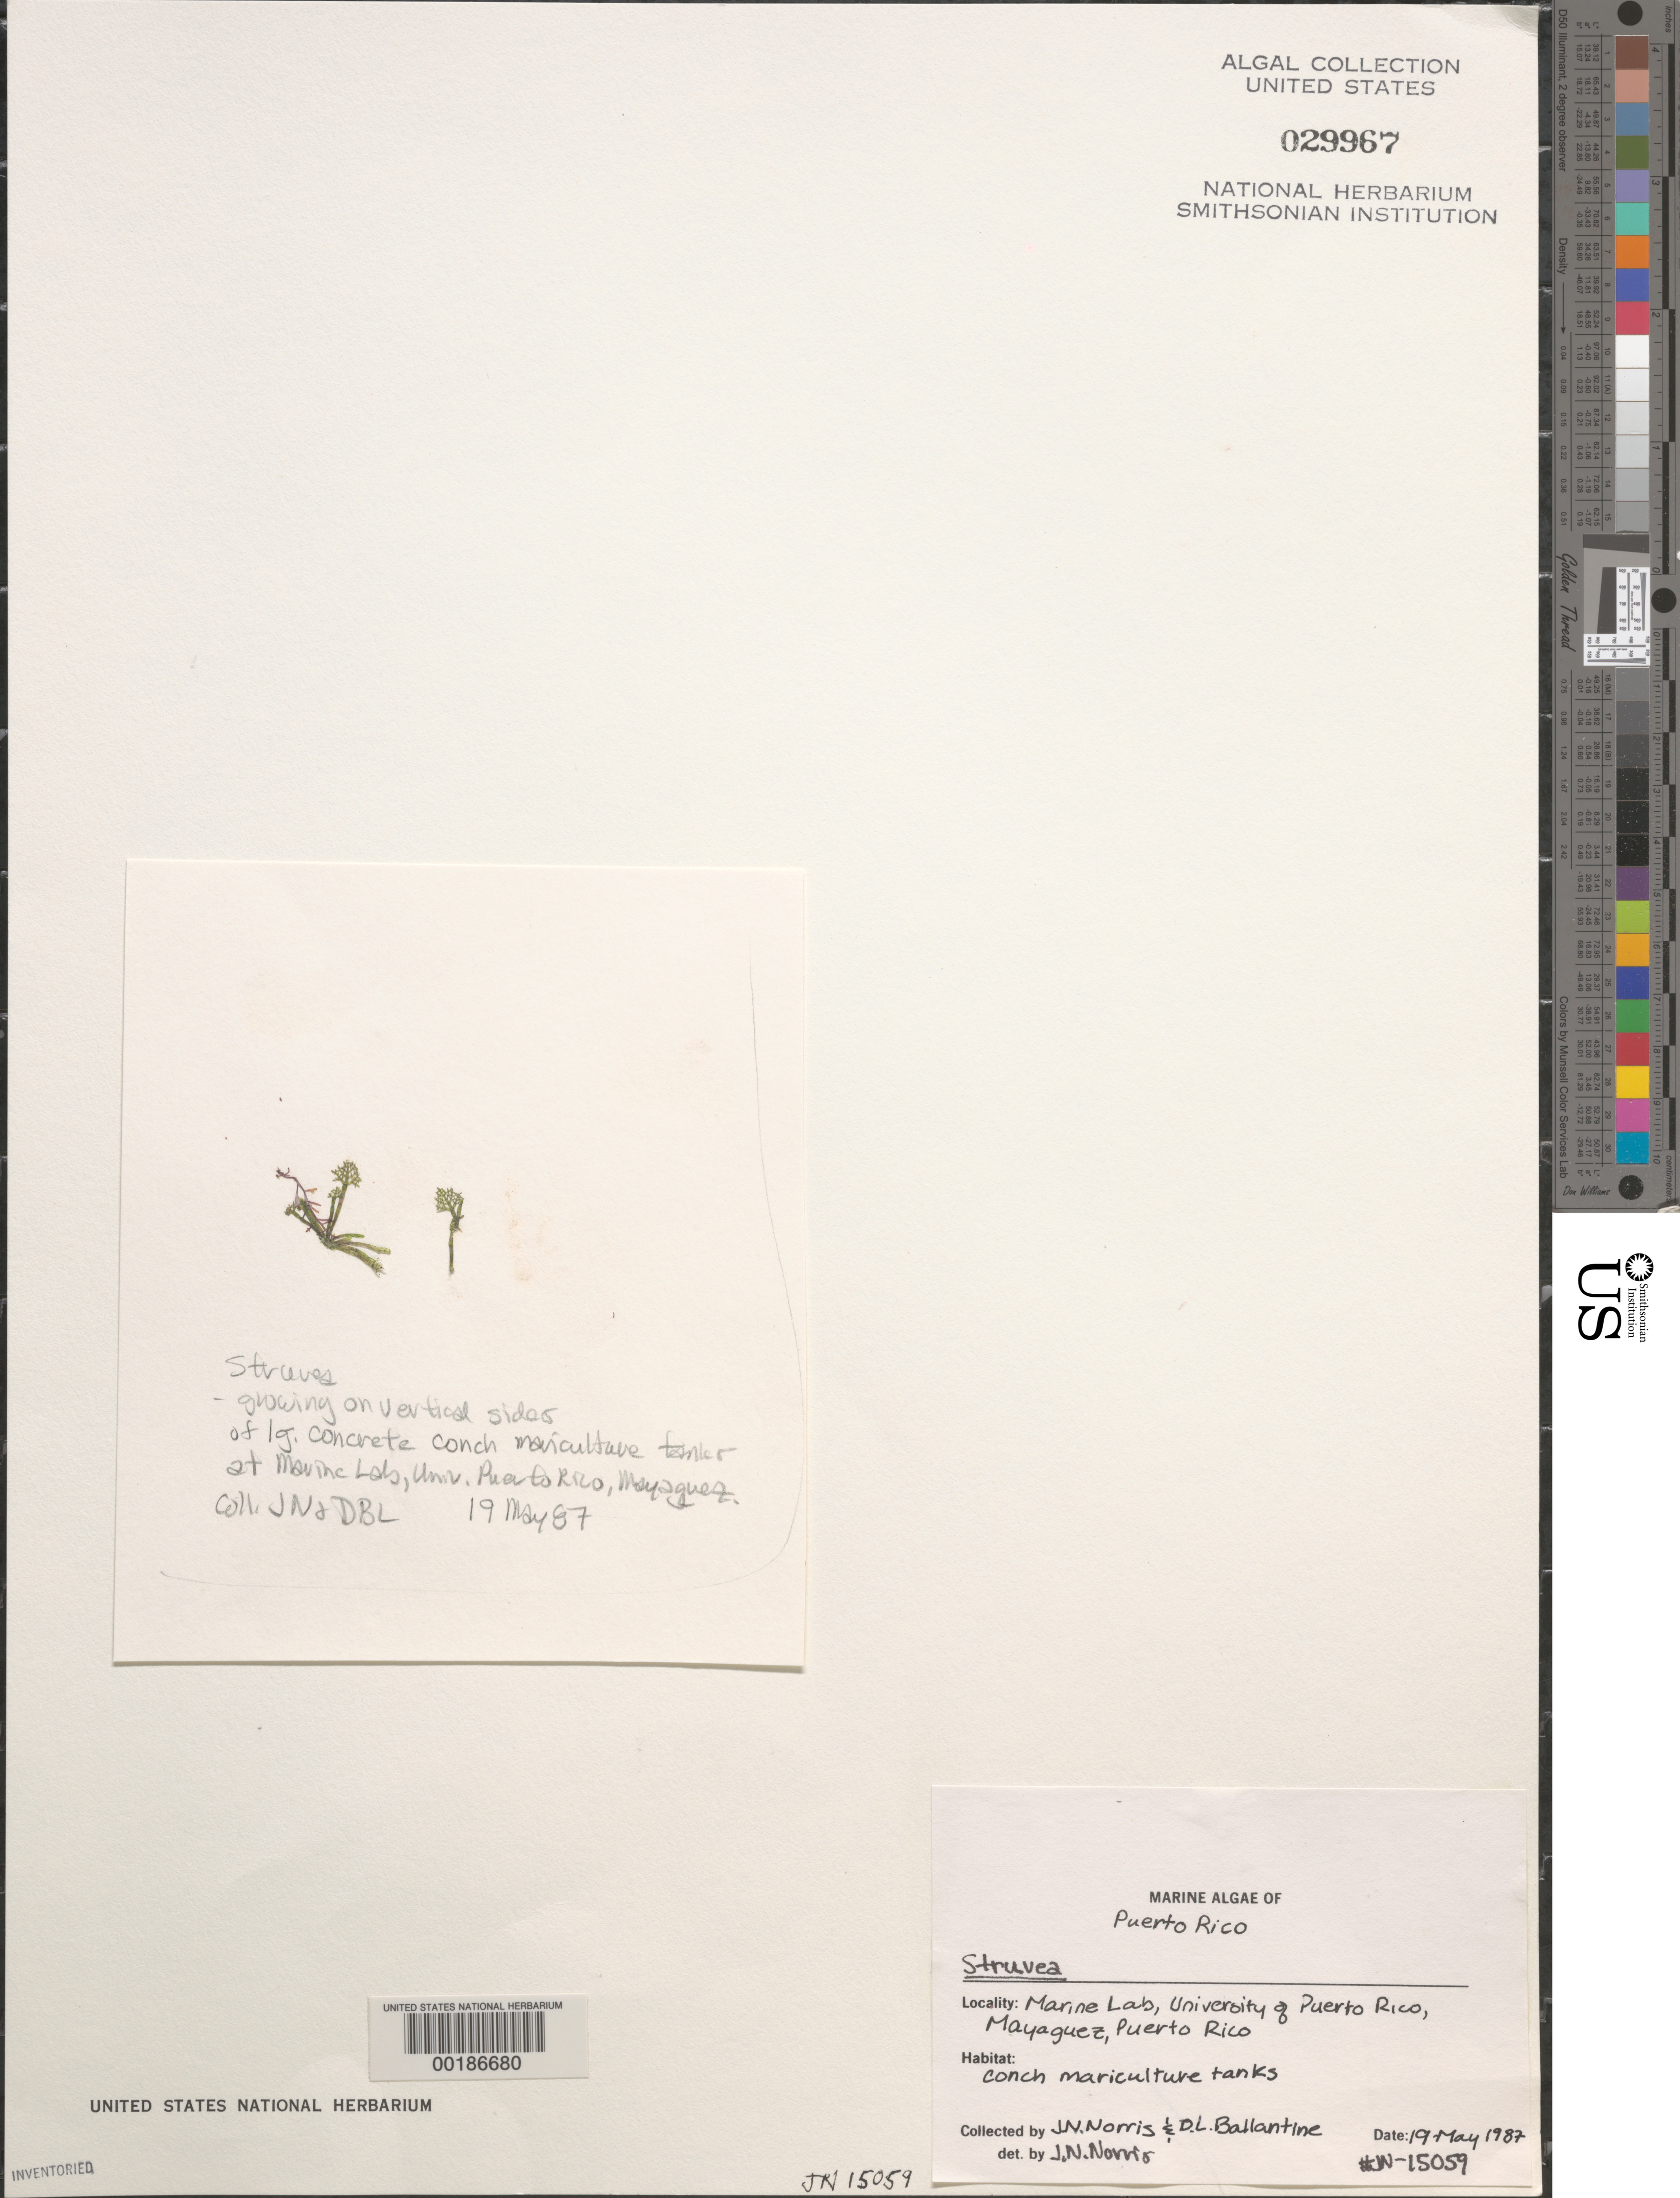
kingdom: Plantae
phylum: Chlorophyta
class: Ulvophyceae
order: Siphonocladales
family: Boodleaceae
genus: Struvea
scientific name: Struvea sp.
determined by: Norris, James N.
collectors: J. N. Norris & D.L. Ballantine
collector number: JN-15059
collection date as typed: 19 May 1987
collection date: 1987-05-19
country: Puerto Rico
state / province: Mayaguez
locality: University of Puerto Rico, Mayaguez, marine laboratory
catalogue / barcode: US 29967